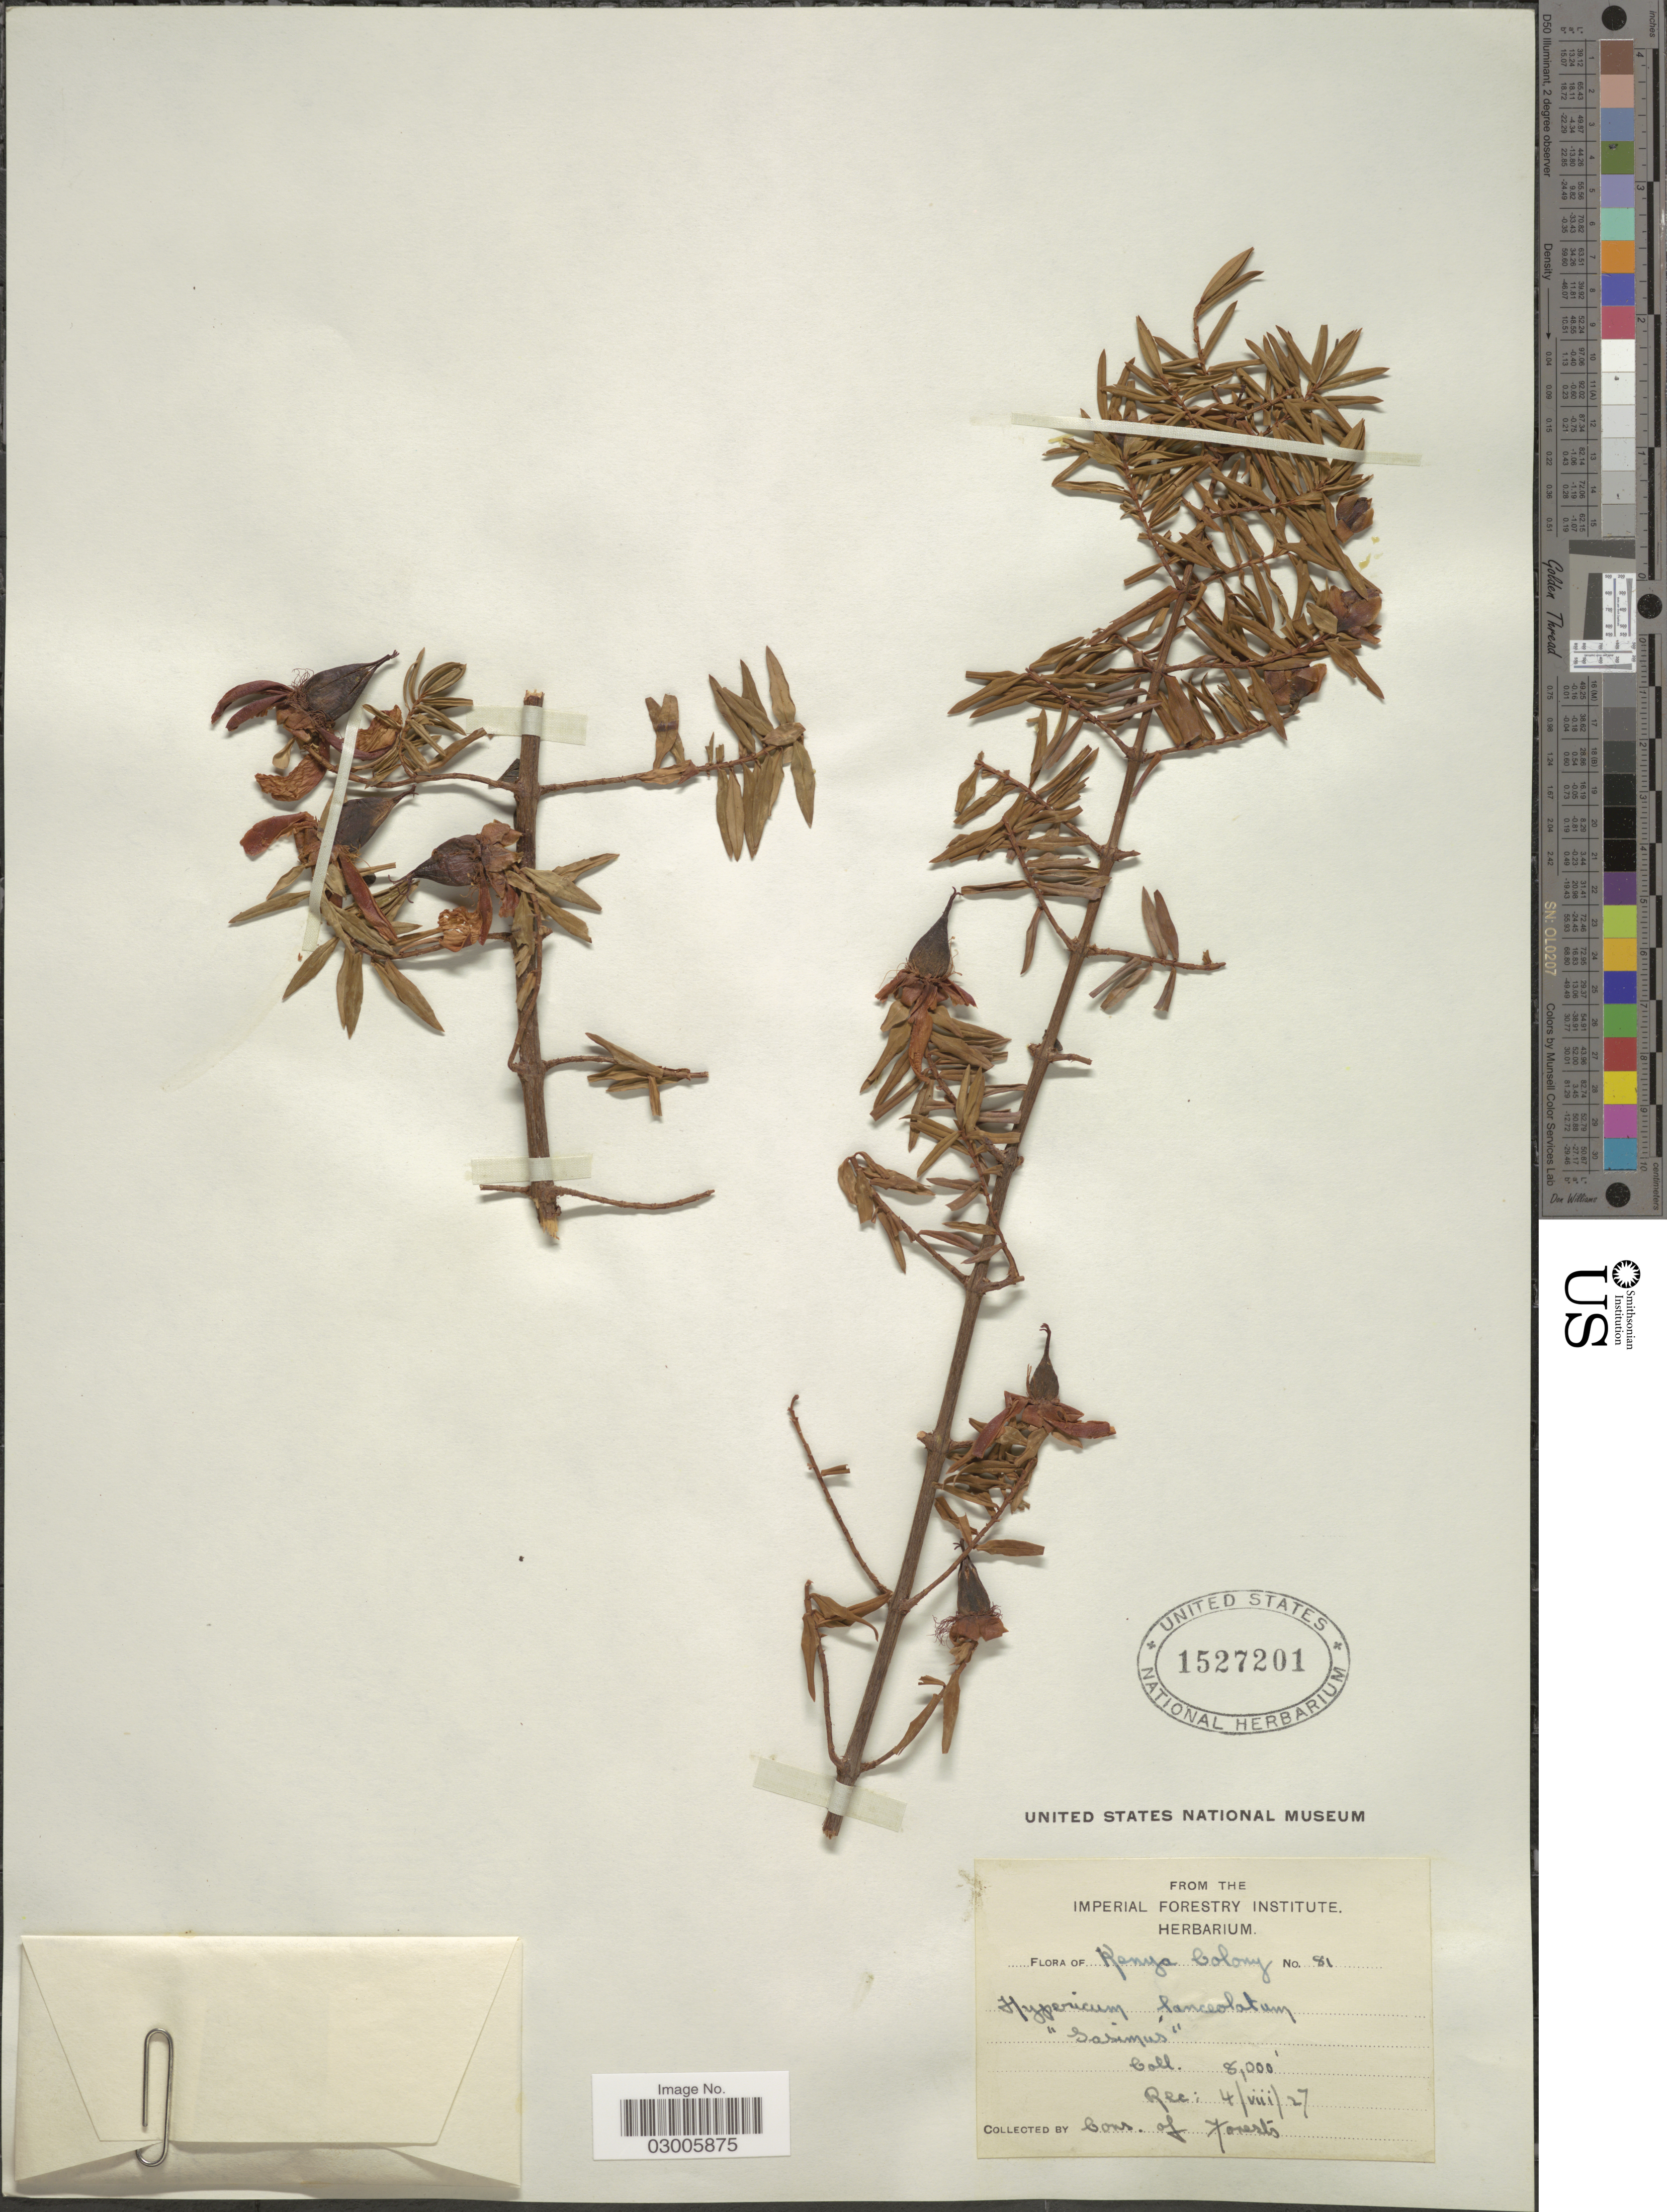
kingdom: Plantae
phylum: Tracheophyta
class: Magnoliopsida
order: Malpighiales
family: Hypericaceae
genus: Hypericum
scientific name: Hypericum revolutum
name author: Vahl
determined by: Strong, Mark T., (BOT), Smithsonian Institution - National Museum of Natural History (UNITED STATES)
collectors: -. Cons. of Forests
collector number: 81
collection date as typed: Transcribed d/m/y: 4/8/27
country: Kenya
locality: Kenya Colony.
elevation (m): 2438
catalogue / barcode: US 1527201